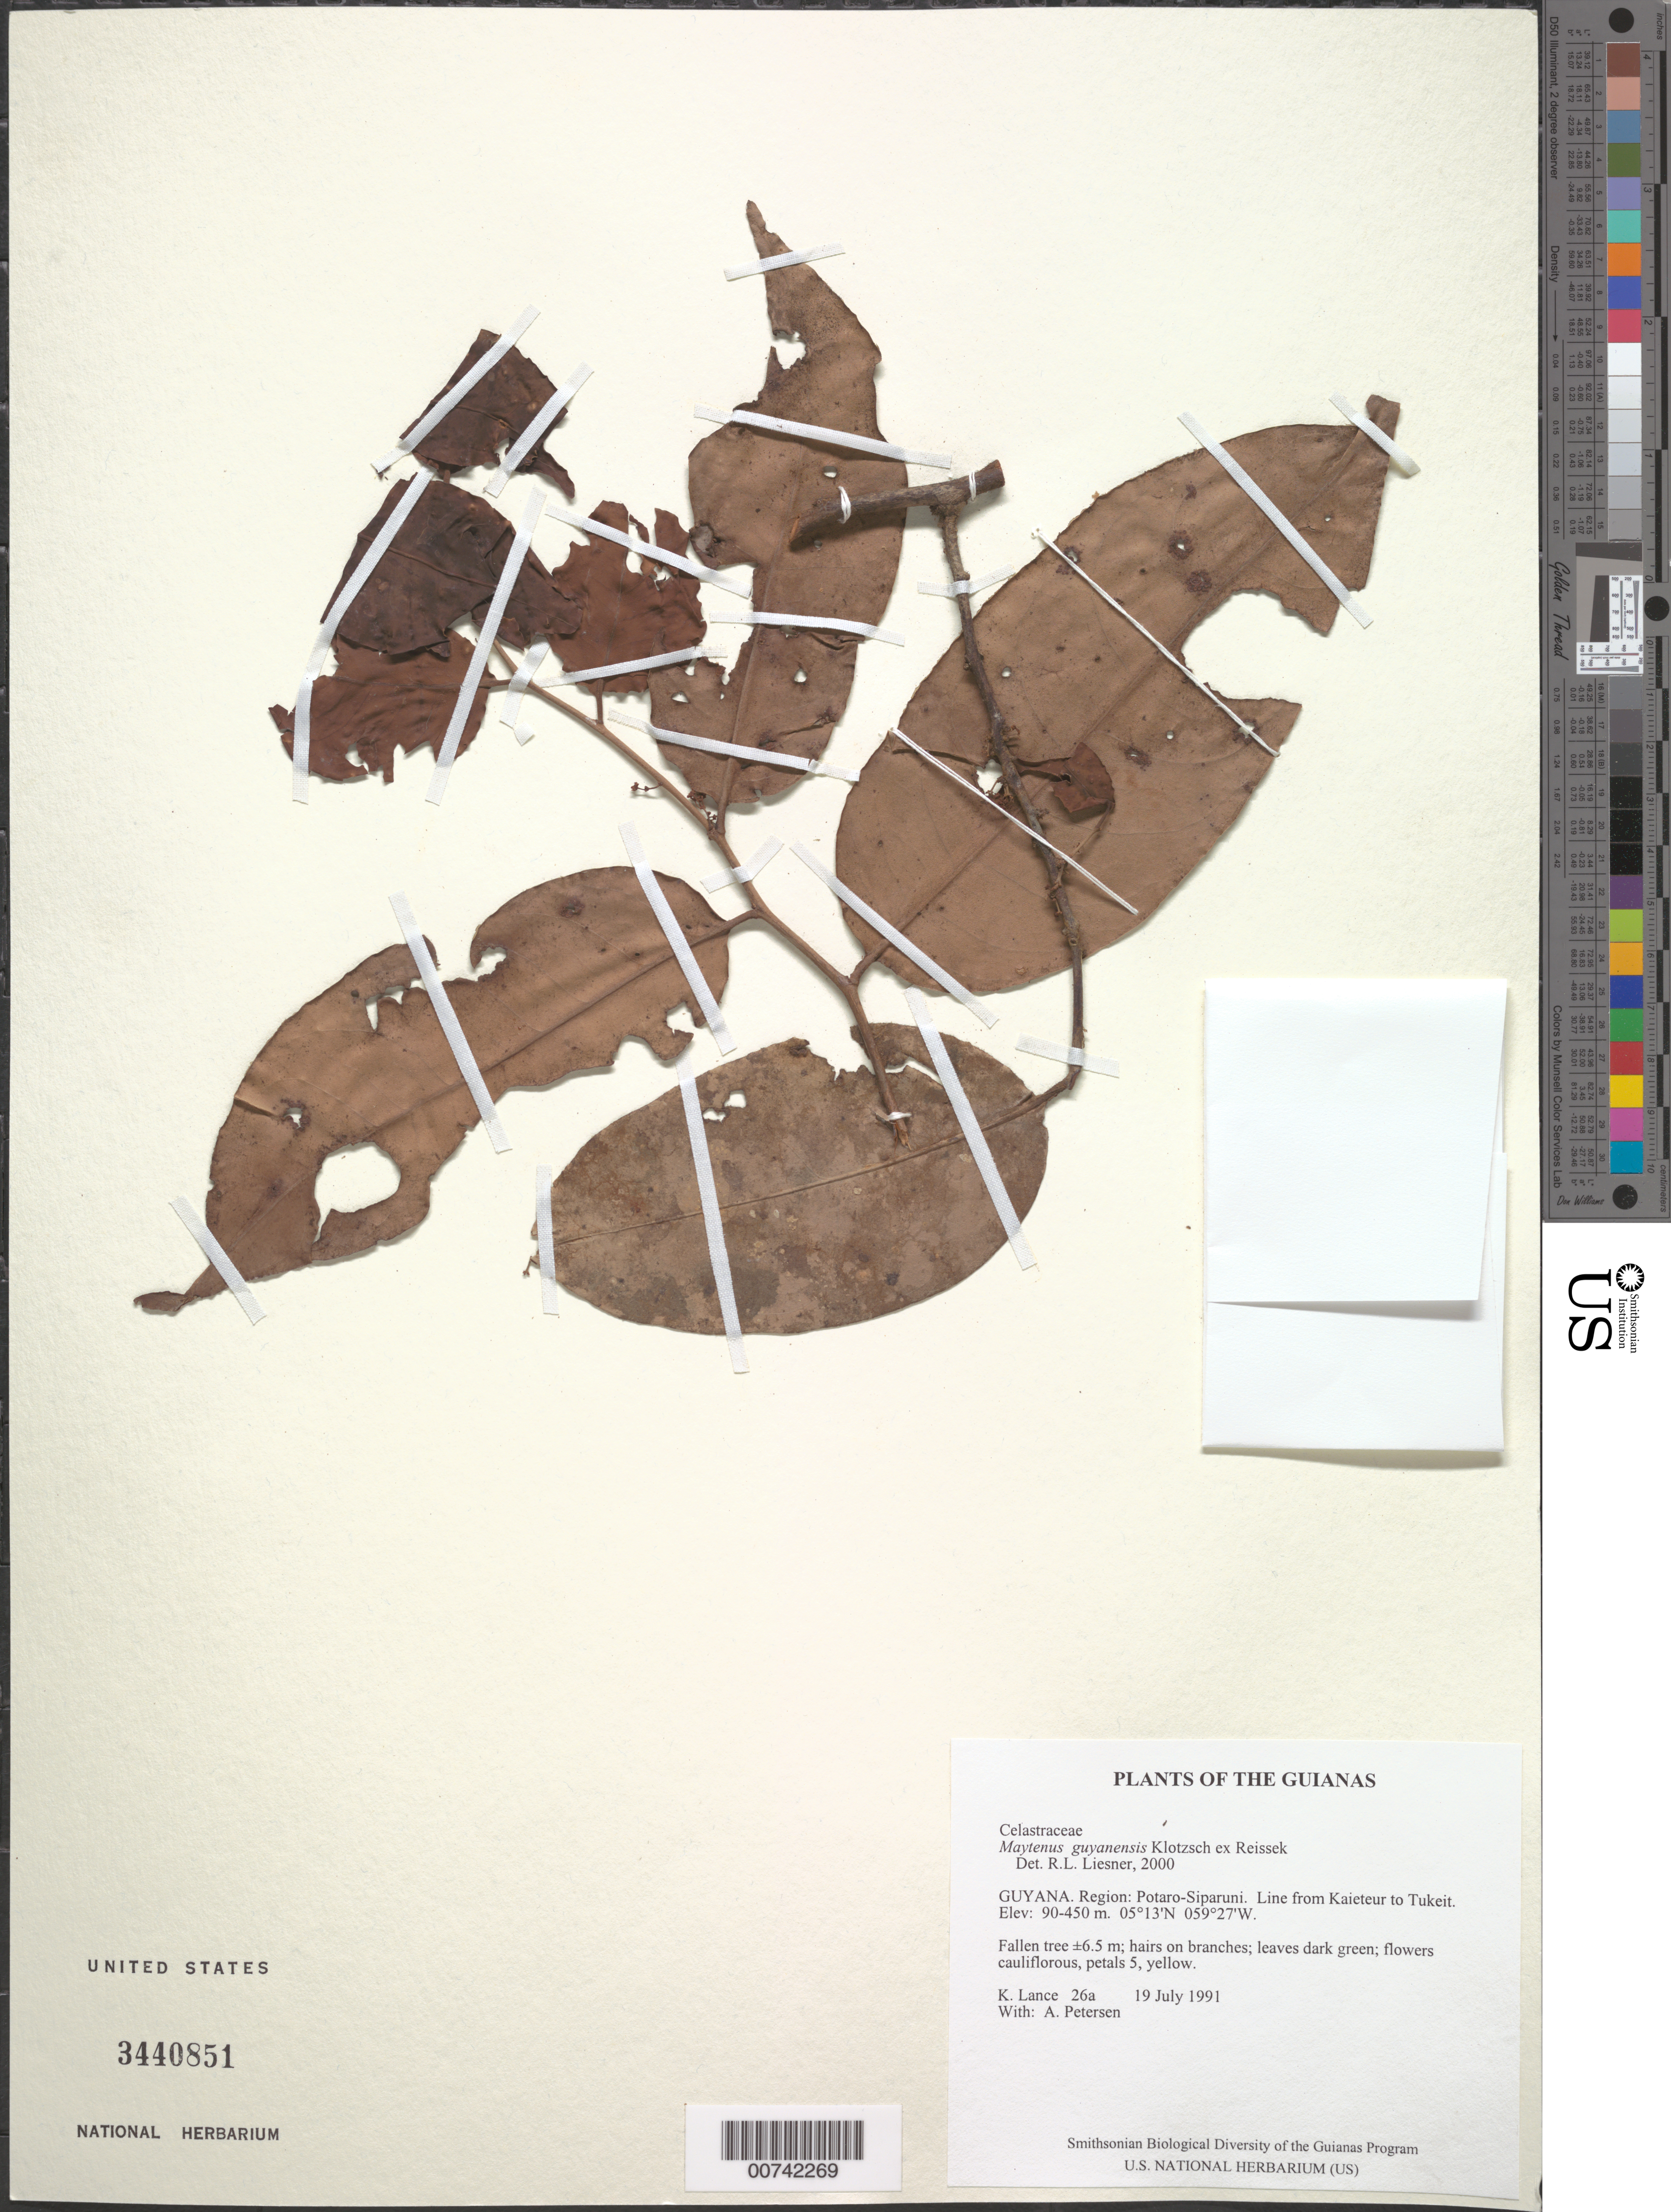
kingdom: Plantae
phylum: Tracheophyta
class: Magnoliopsida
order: Celastrales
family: Celastraceae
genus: Maytenus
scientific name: Maytenus guyanensis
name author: Klotzsch ex Reissek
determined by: Liesner, R. L.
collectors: K. Lance & A. Petersen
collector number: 26 a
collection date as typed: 19 July 1991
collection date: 1991-07-19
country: Guyana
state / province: Potaro-Siparuni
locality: Line from Kaieteur to Tukeit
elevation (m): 90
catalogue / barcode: US 3440851